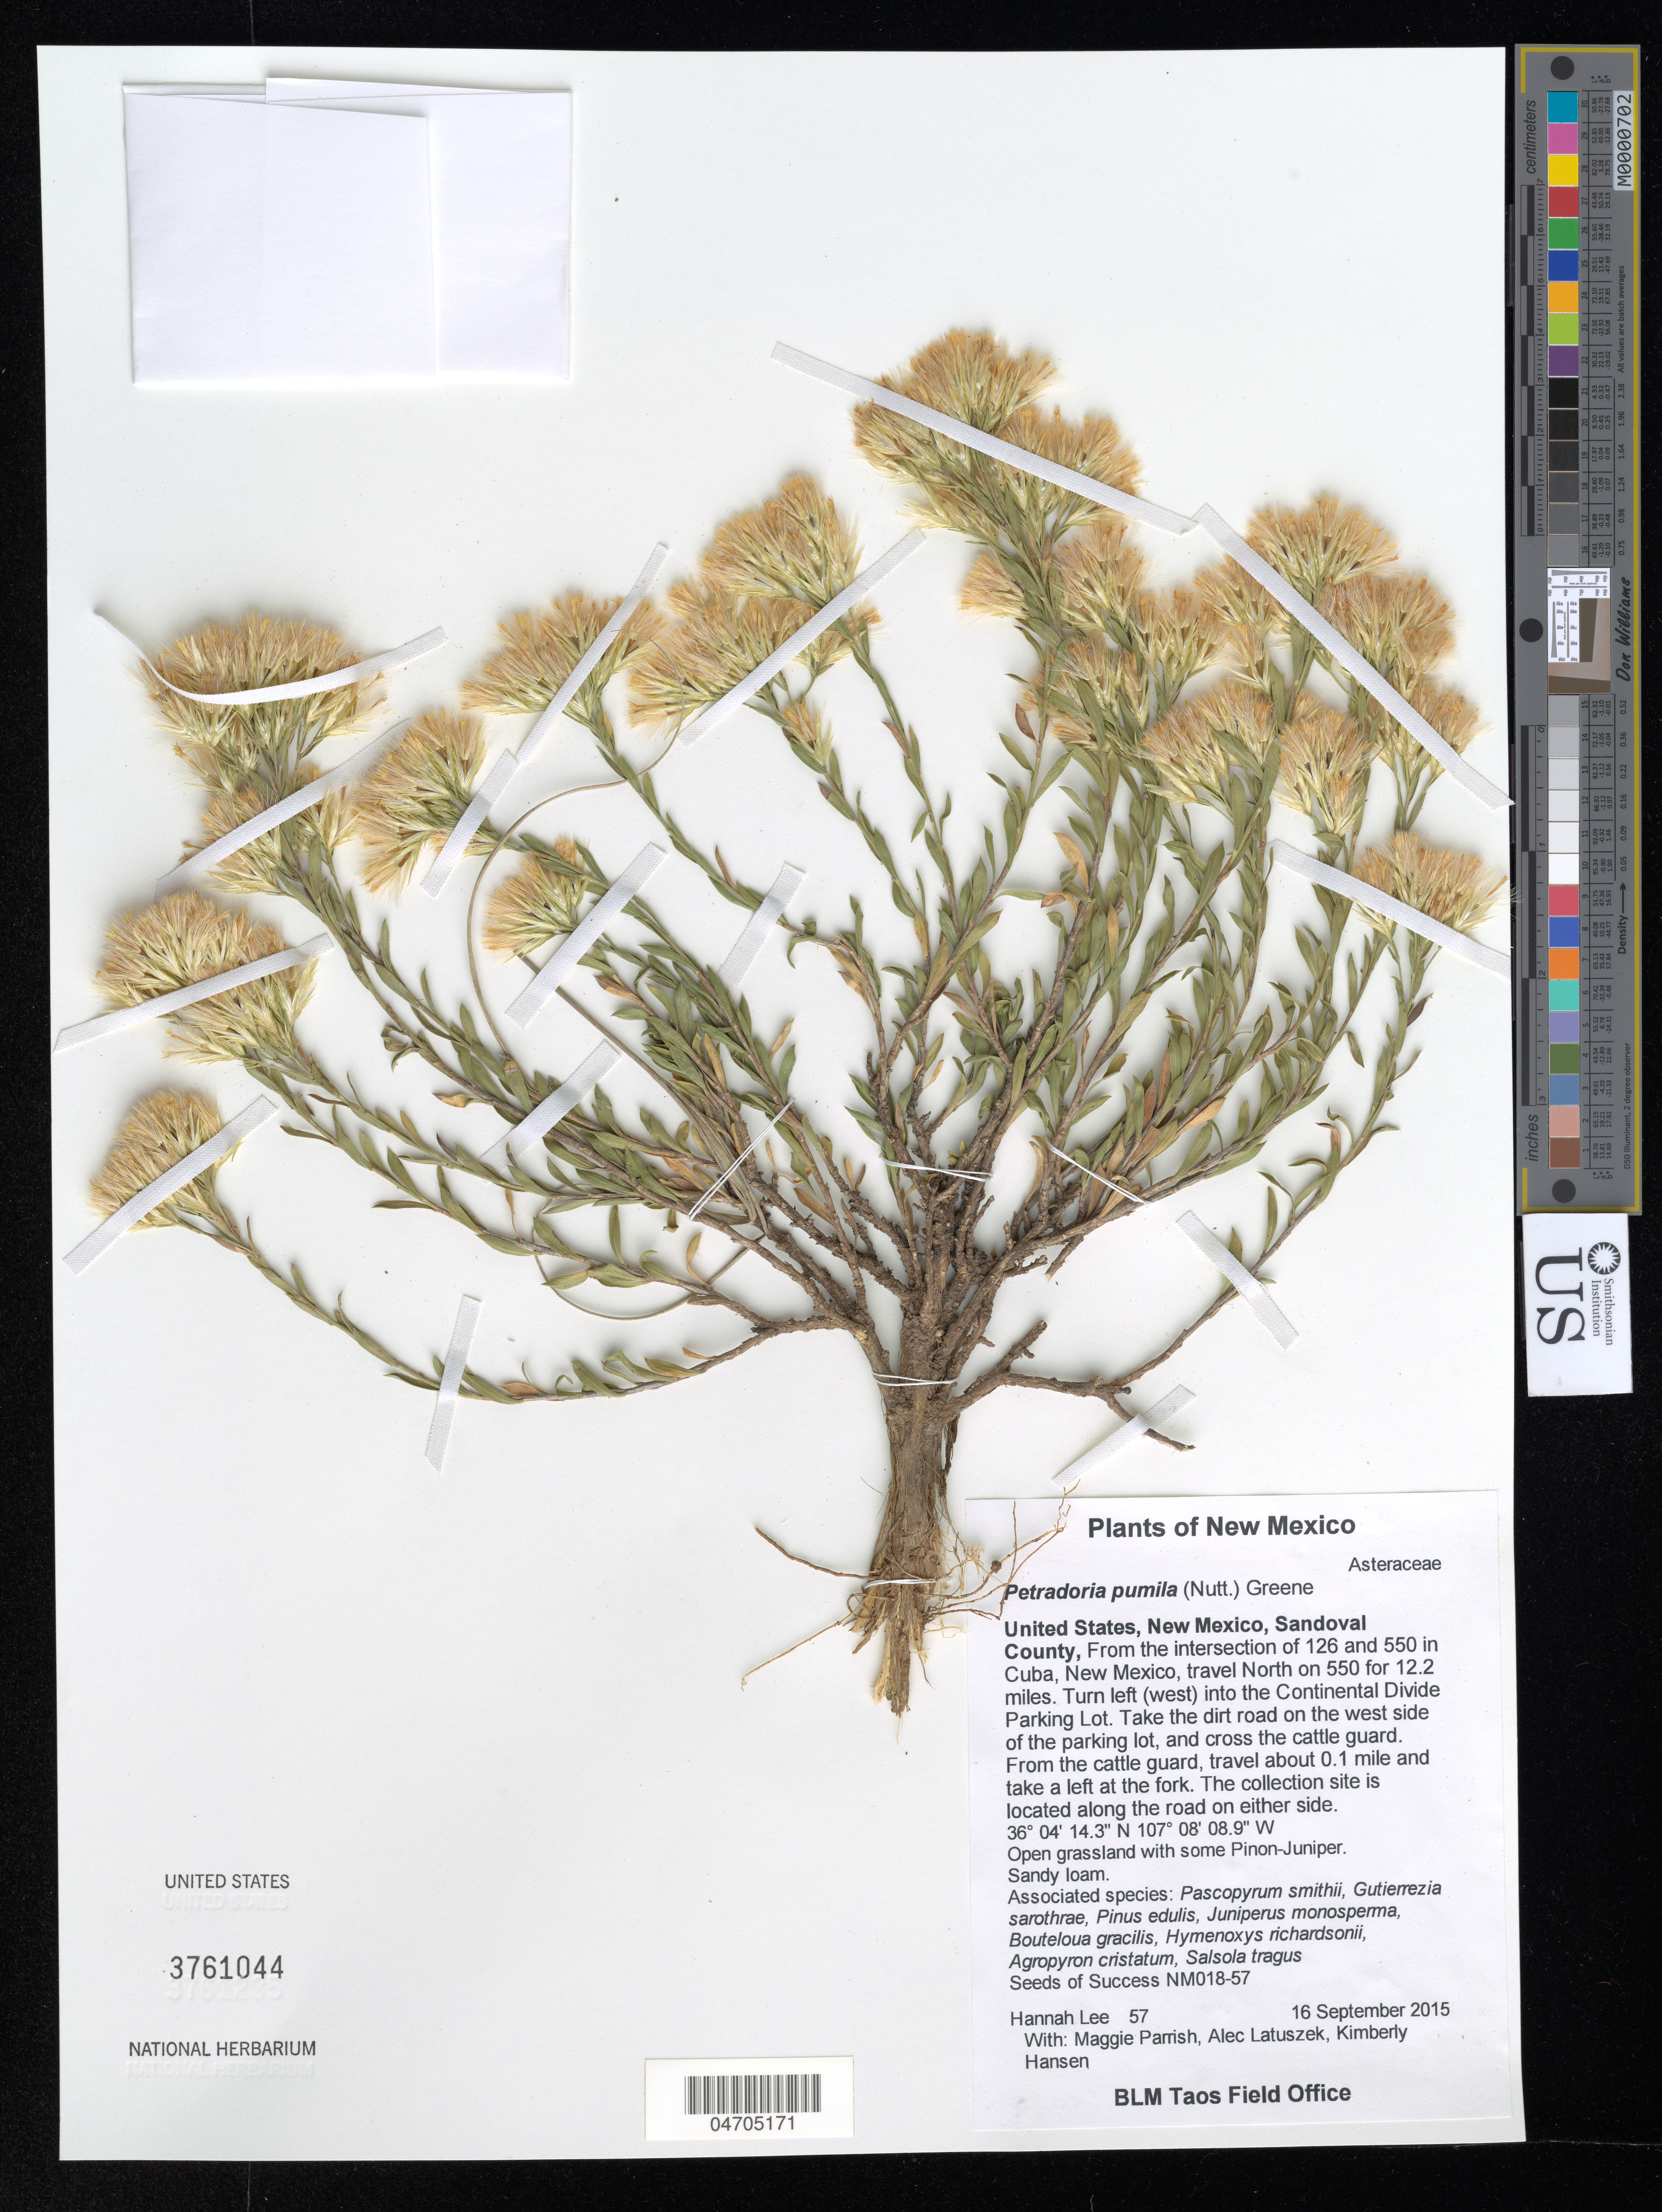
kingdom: Plantae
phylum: Tracheophyta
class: Magnoliopsida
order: Asterales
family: Asteraceae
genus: Petradoria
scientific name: Petradoria pumila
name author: (Nutt.) Greene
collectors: H. Lee, M. Parrish, A. Latuszek & K. Hansen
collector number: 57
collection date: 2015-09-16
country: United States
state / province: New Mexico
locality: Sandoval County, From the intersection of 126 and 550 in Cuba, New Mexico, travel North on 550 for 12.2 miles. Turn left (west) into the Continental Divide Parking Lot. Take the dirt road on the west side of the parking lot, and cross the cattle guard. From the cattle guard, travel about 0.1 mile and take a left at the fork. The collection site is located along the road on either side.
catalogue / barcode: US 3761044